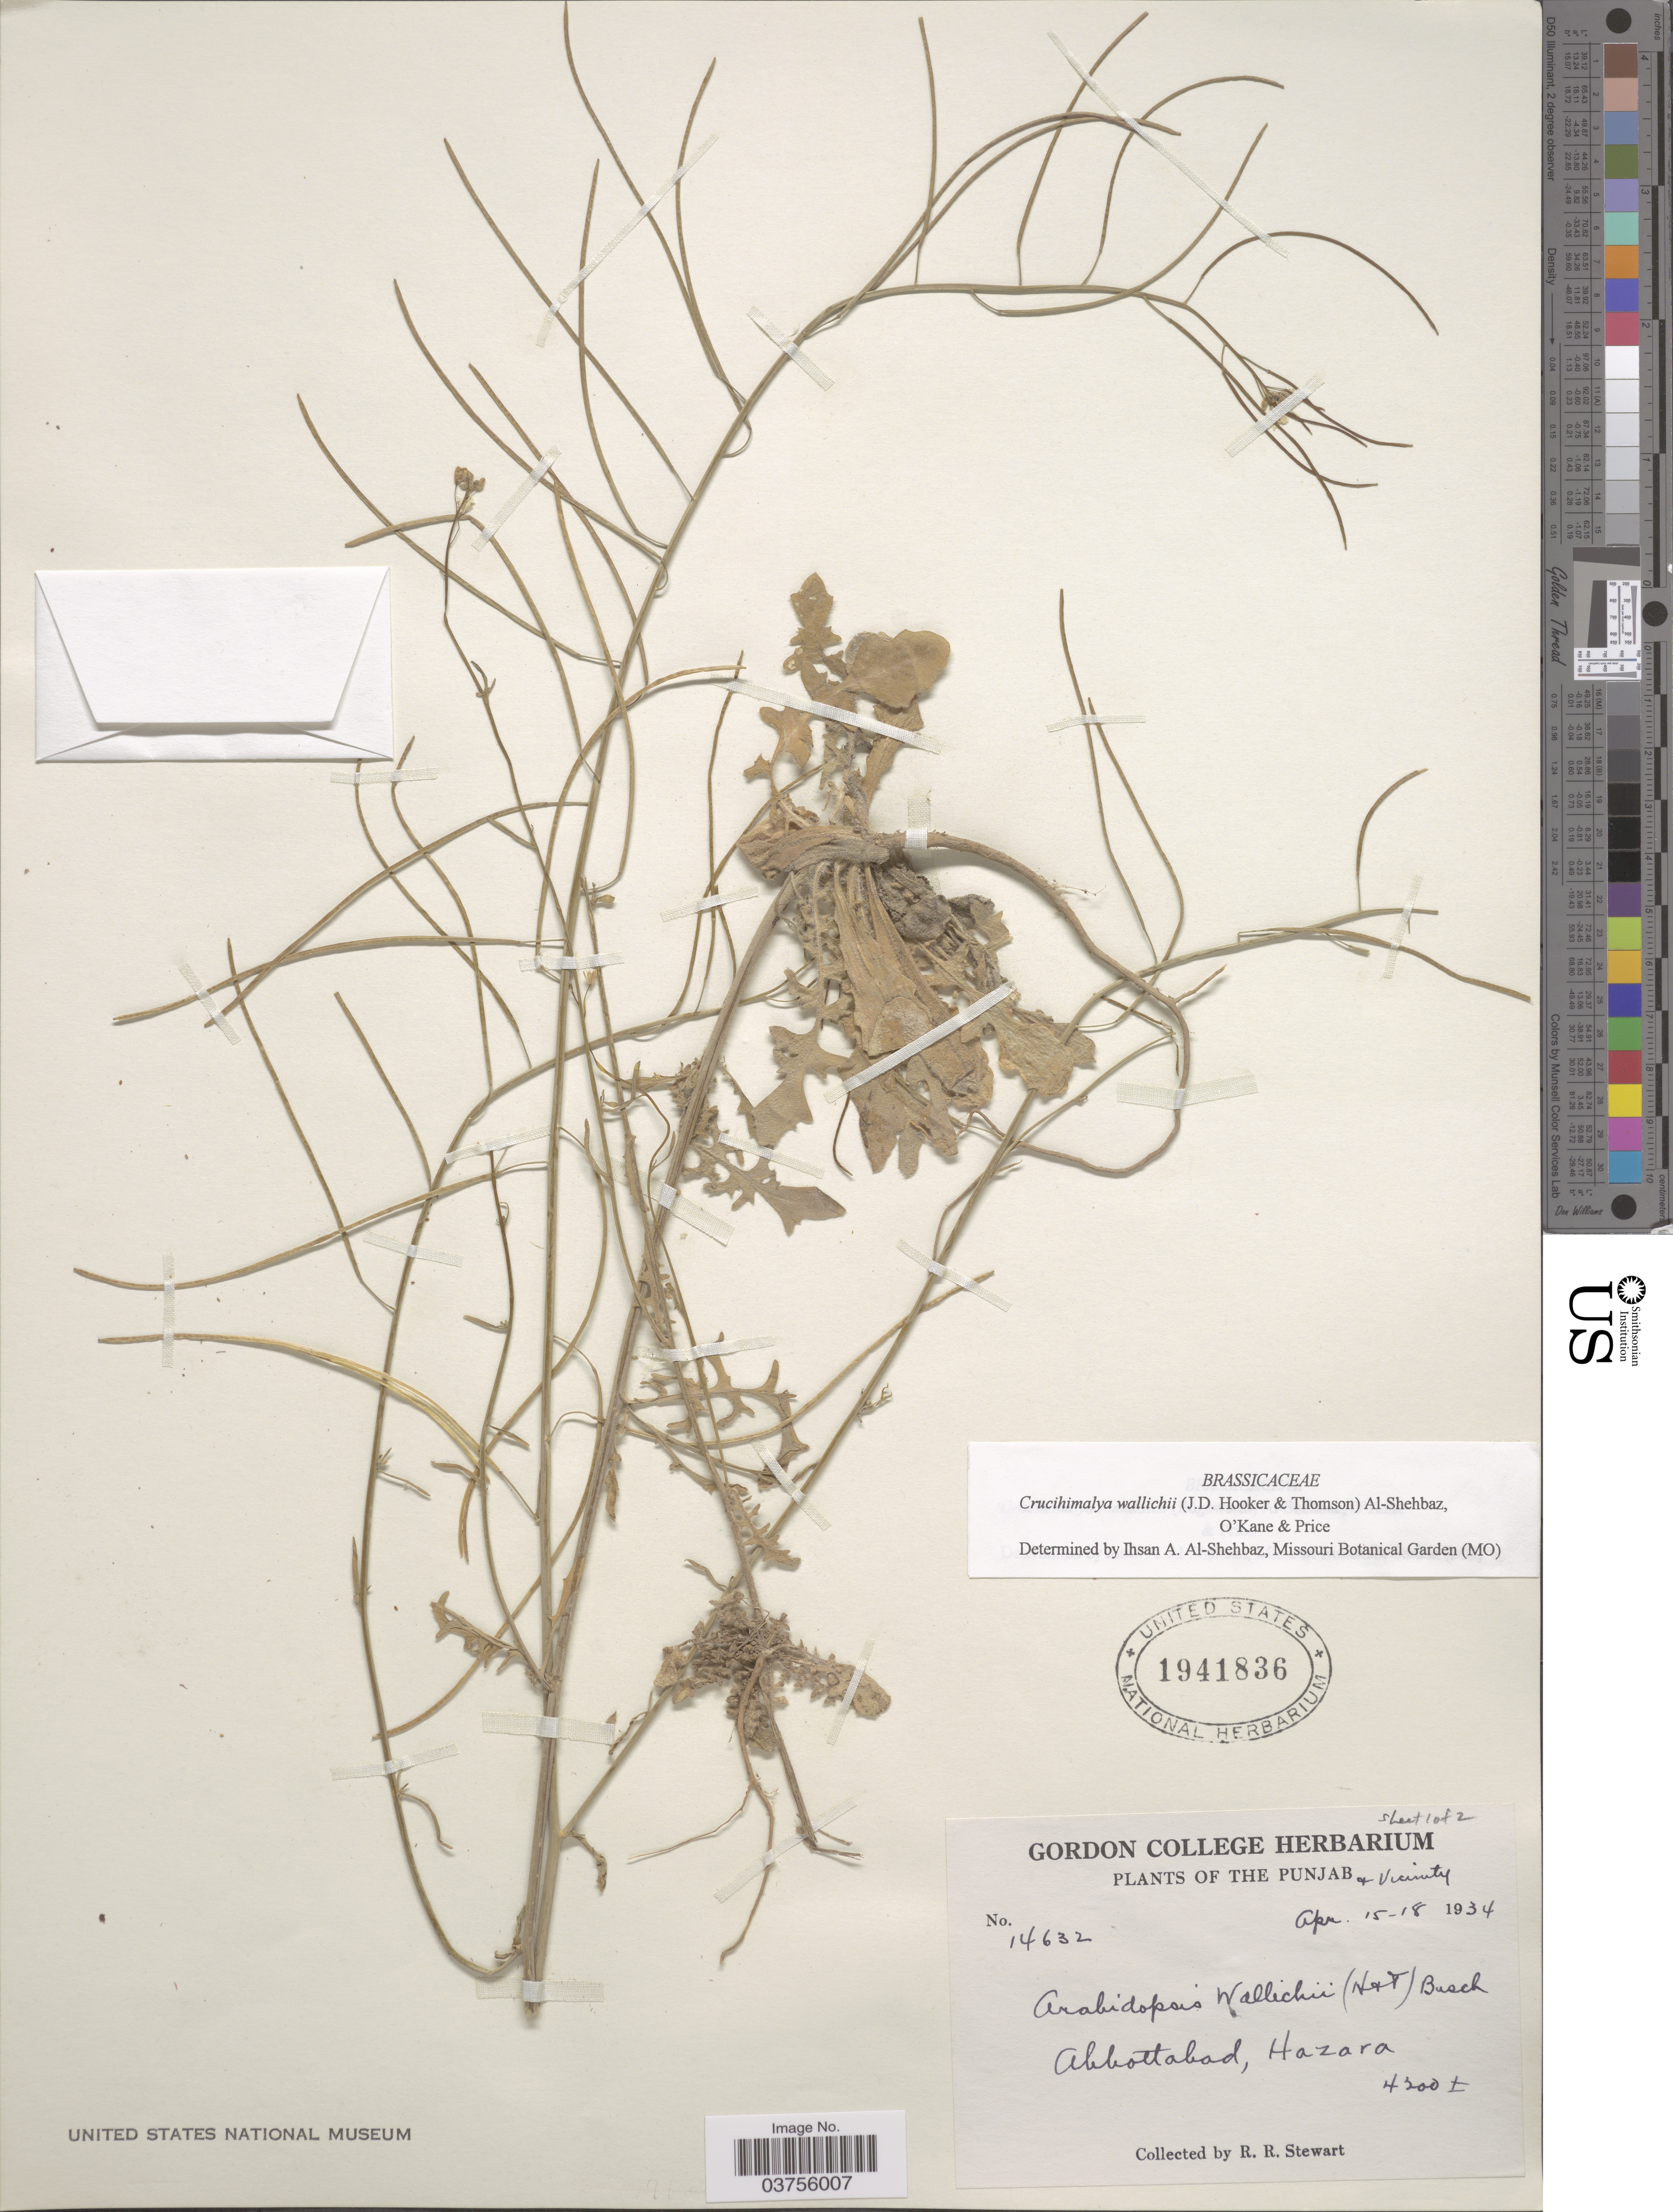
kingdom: Plantae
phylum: Tracheophyta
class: Magnoliopsida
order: Brassicales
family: Brassicaceae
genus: Crucihimalaya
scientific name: Crucihimalaya wallichii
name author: (Hook. f. & Thomson) Al-Shehbaz et al.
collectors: R. Stewart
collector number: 14632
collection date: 1934-04-15/1934-04-18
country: Pakistan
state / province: Khyber Pakhtunkhwa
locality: The Punjab + Vicinity. Abbottabad, Hazara.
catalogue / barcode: US 1941836